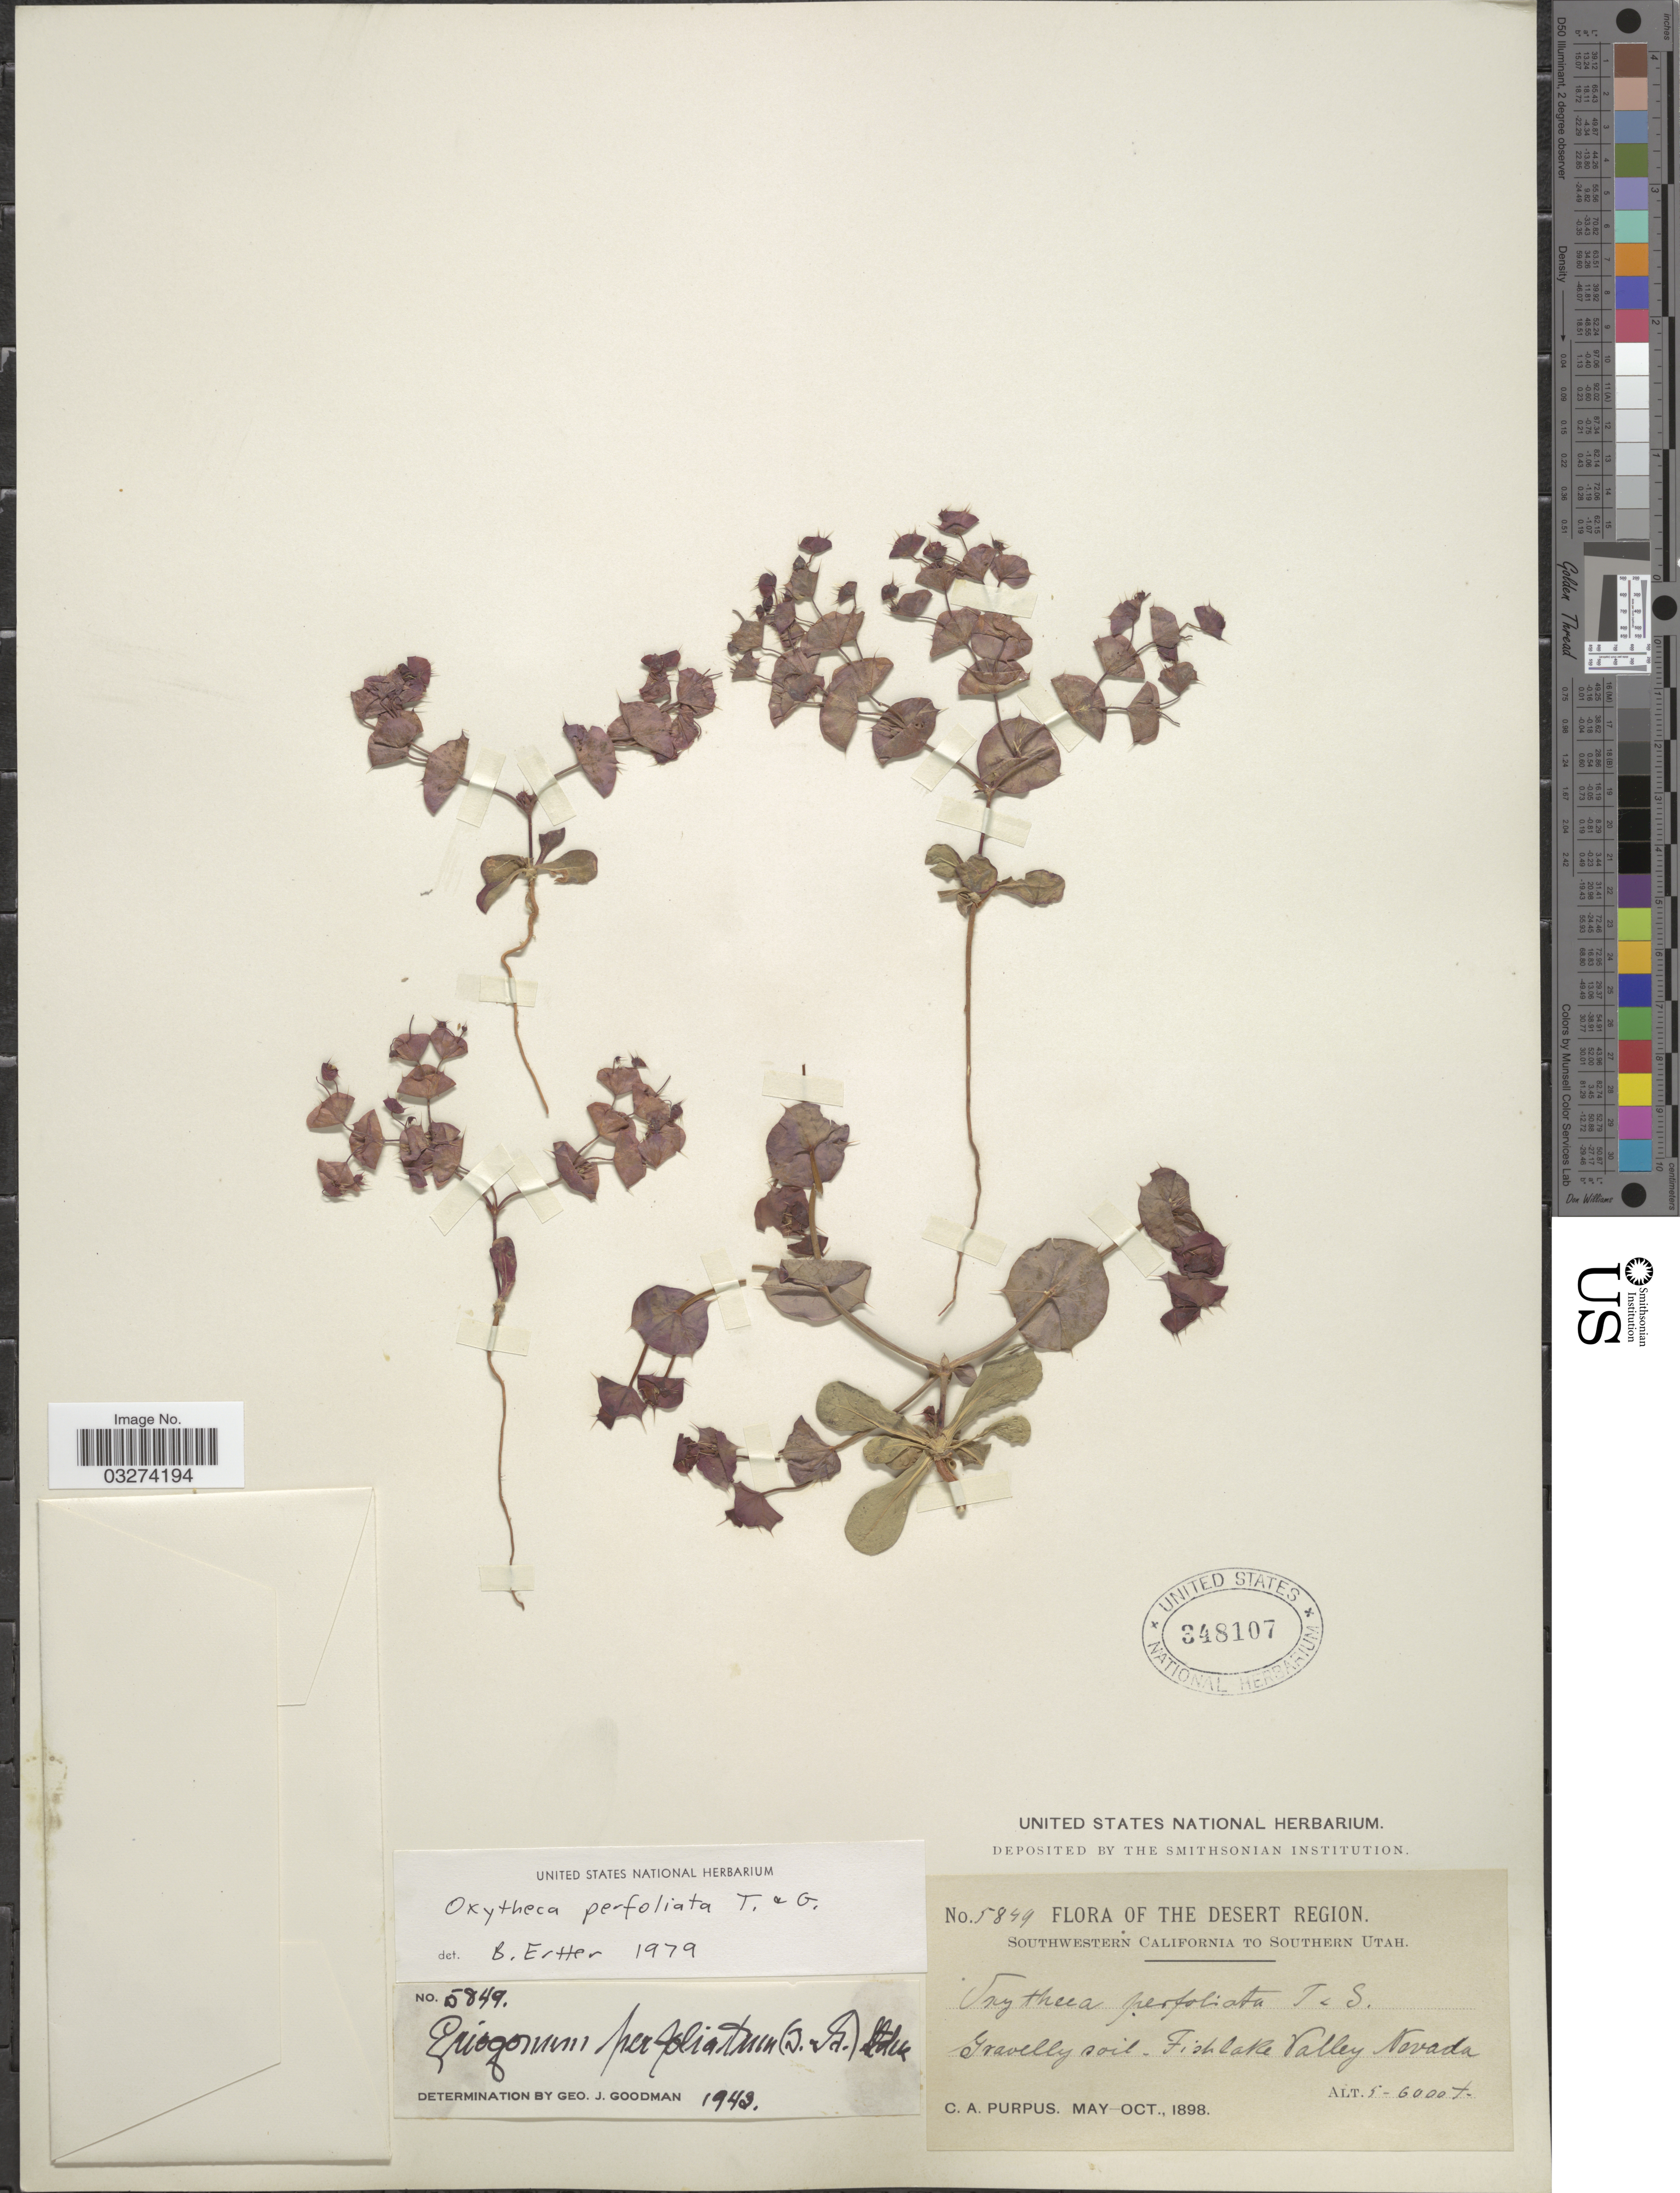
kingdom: Plantae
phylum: Tracheophyta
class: Magnoliopsida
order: Caryophyllales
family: Polygonaceae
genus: Oxytheca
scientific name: Oxytheca perfoliata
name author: Torr. & A. Gray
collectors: C. A. Purpus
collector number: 5849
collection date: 1898-05/1898-10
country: United States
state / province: Nevada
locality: The Desert Region. Fishlake Valley.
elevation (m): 1524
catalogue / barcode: US 348107